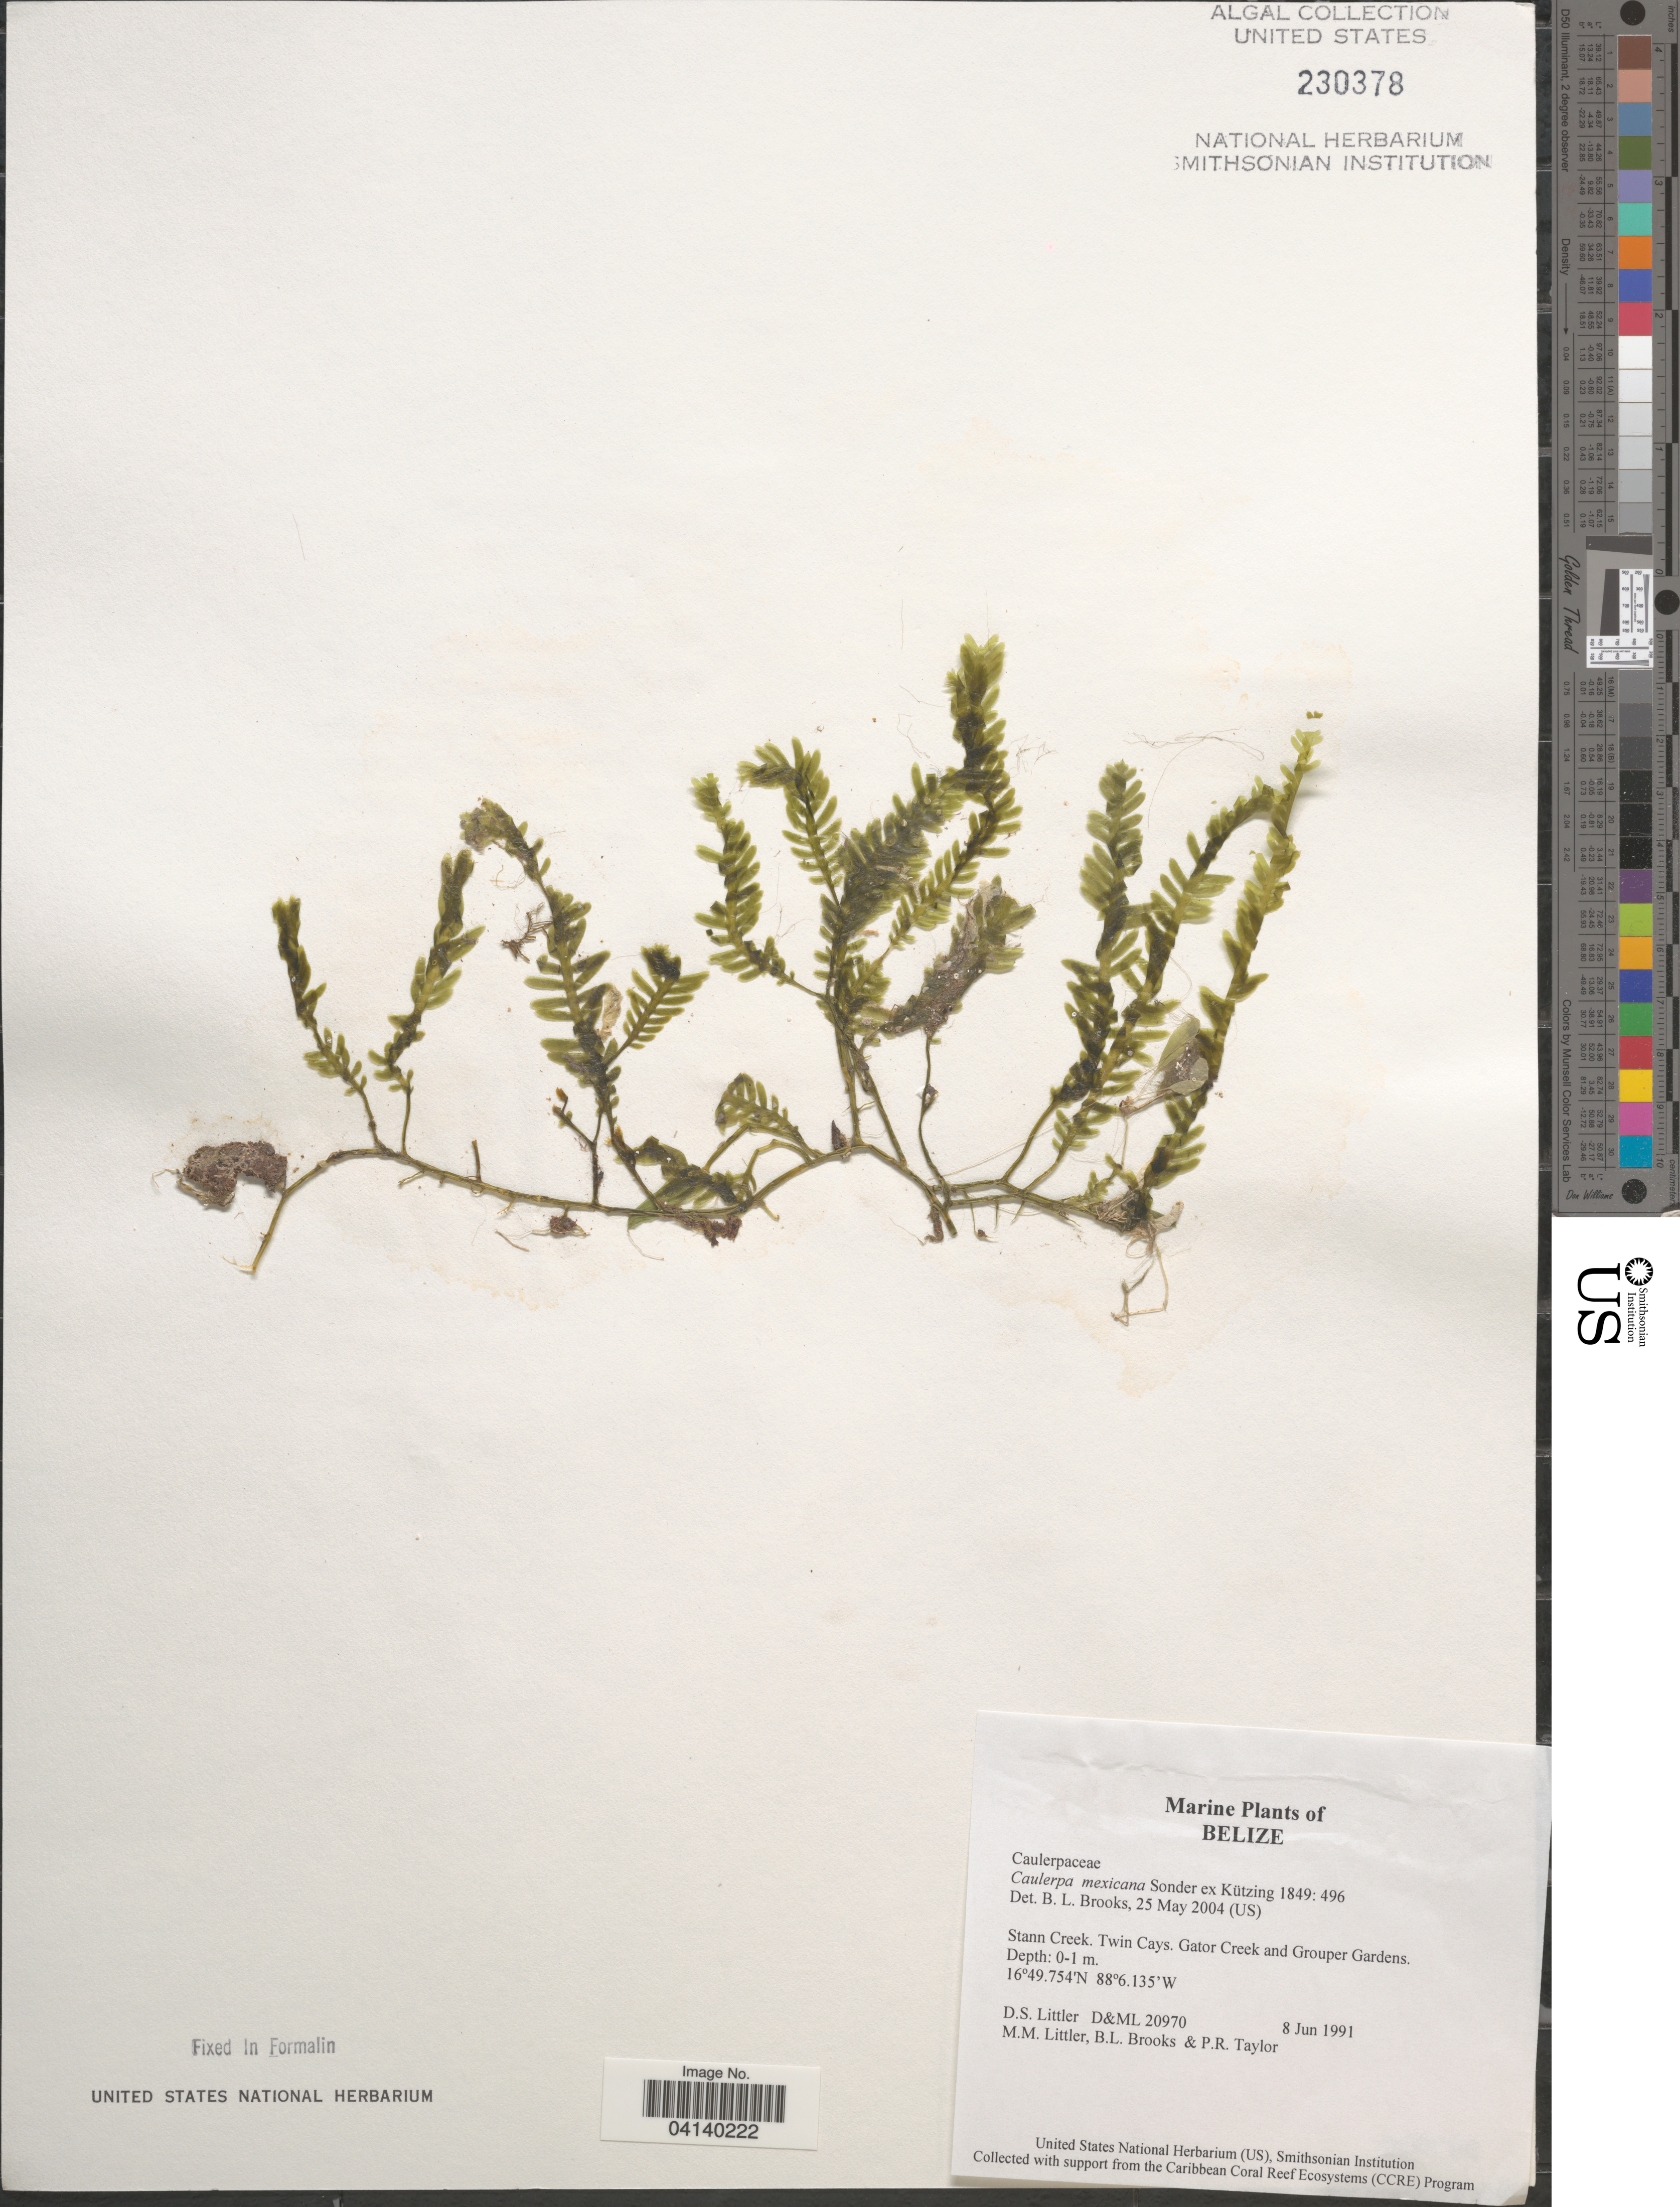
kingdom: Plantae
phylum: Chlorophyta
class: Ulvophyceae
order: Bryopsidales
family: Caulerpaceae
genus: Caulerpa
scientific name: Caulerpa mexicana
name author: Sond. ex Kütz.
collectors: D. S. Littler, B. Brooks & P. R. Taylor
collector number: D&ML20970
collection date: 1991-06-08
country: Belize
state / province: Stann Creek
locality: Twin Cays. Gator Creek and Grouper Gardens.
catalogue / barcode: US 230378